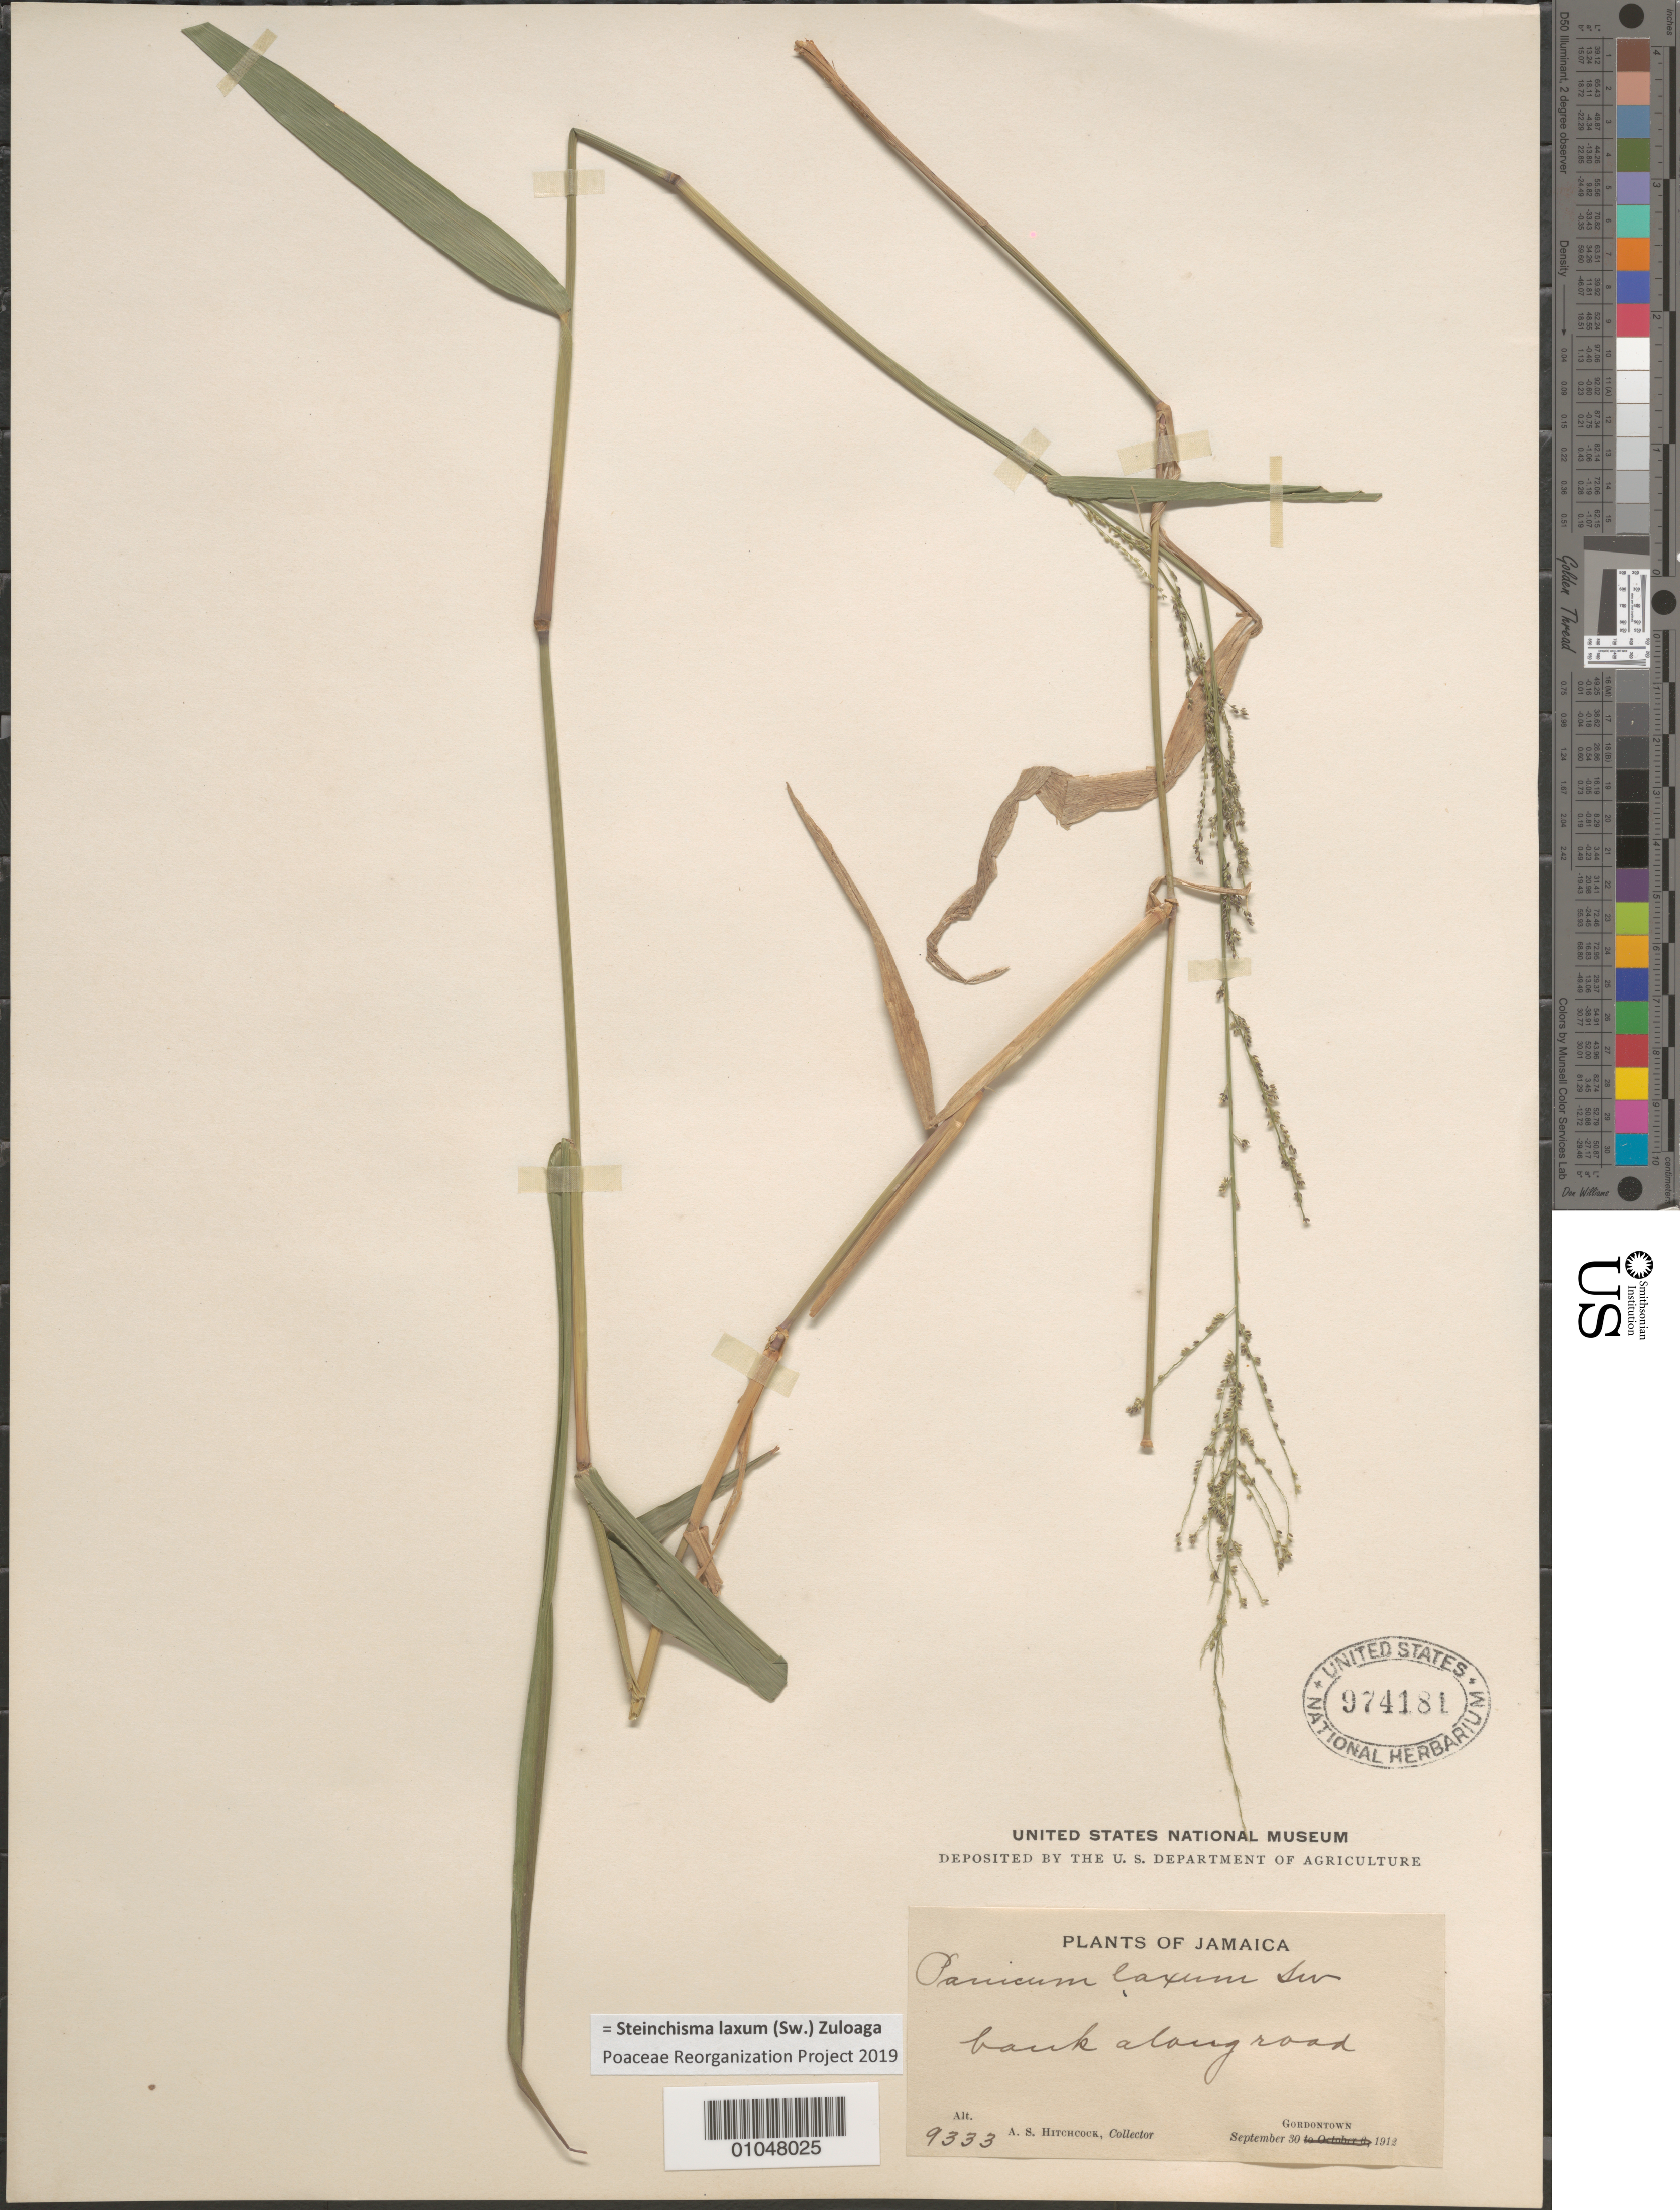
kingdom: Plantae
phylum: Tracheophyta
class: Liliopsida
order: Poales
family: Poaceae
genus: Panicum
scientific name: Panicum laxum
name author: Sw.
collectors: A. S. Hitchcock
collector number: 9333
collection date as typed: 30 Sep 1912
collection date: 1912-09-30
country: Jamaica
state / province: Saint Andrew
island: Jamaica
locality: Bank along rd, Gordontown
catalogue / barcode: US 974181